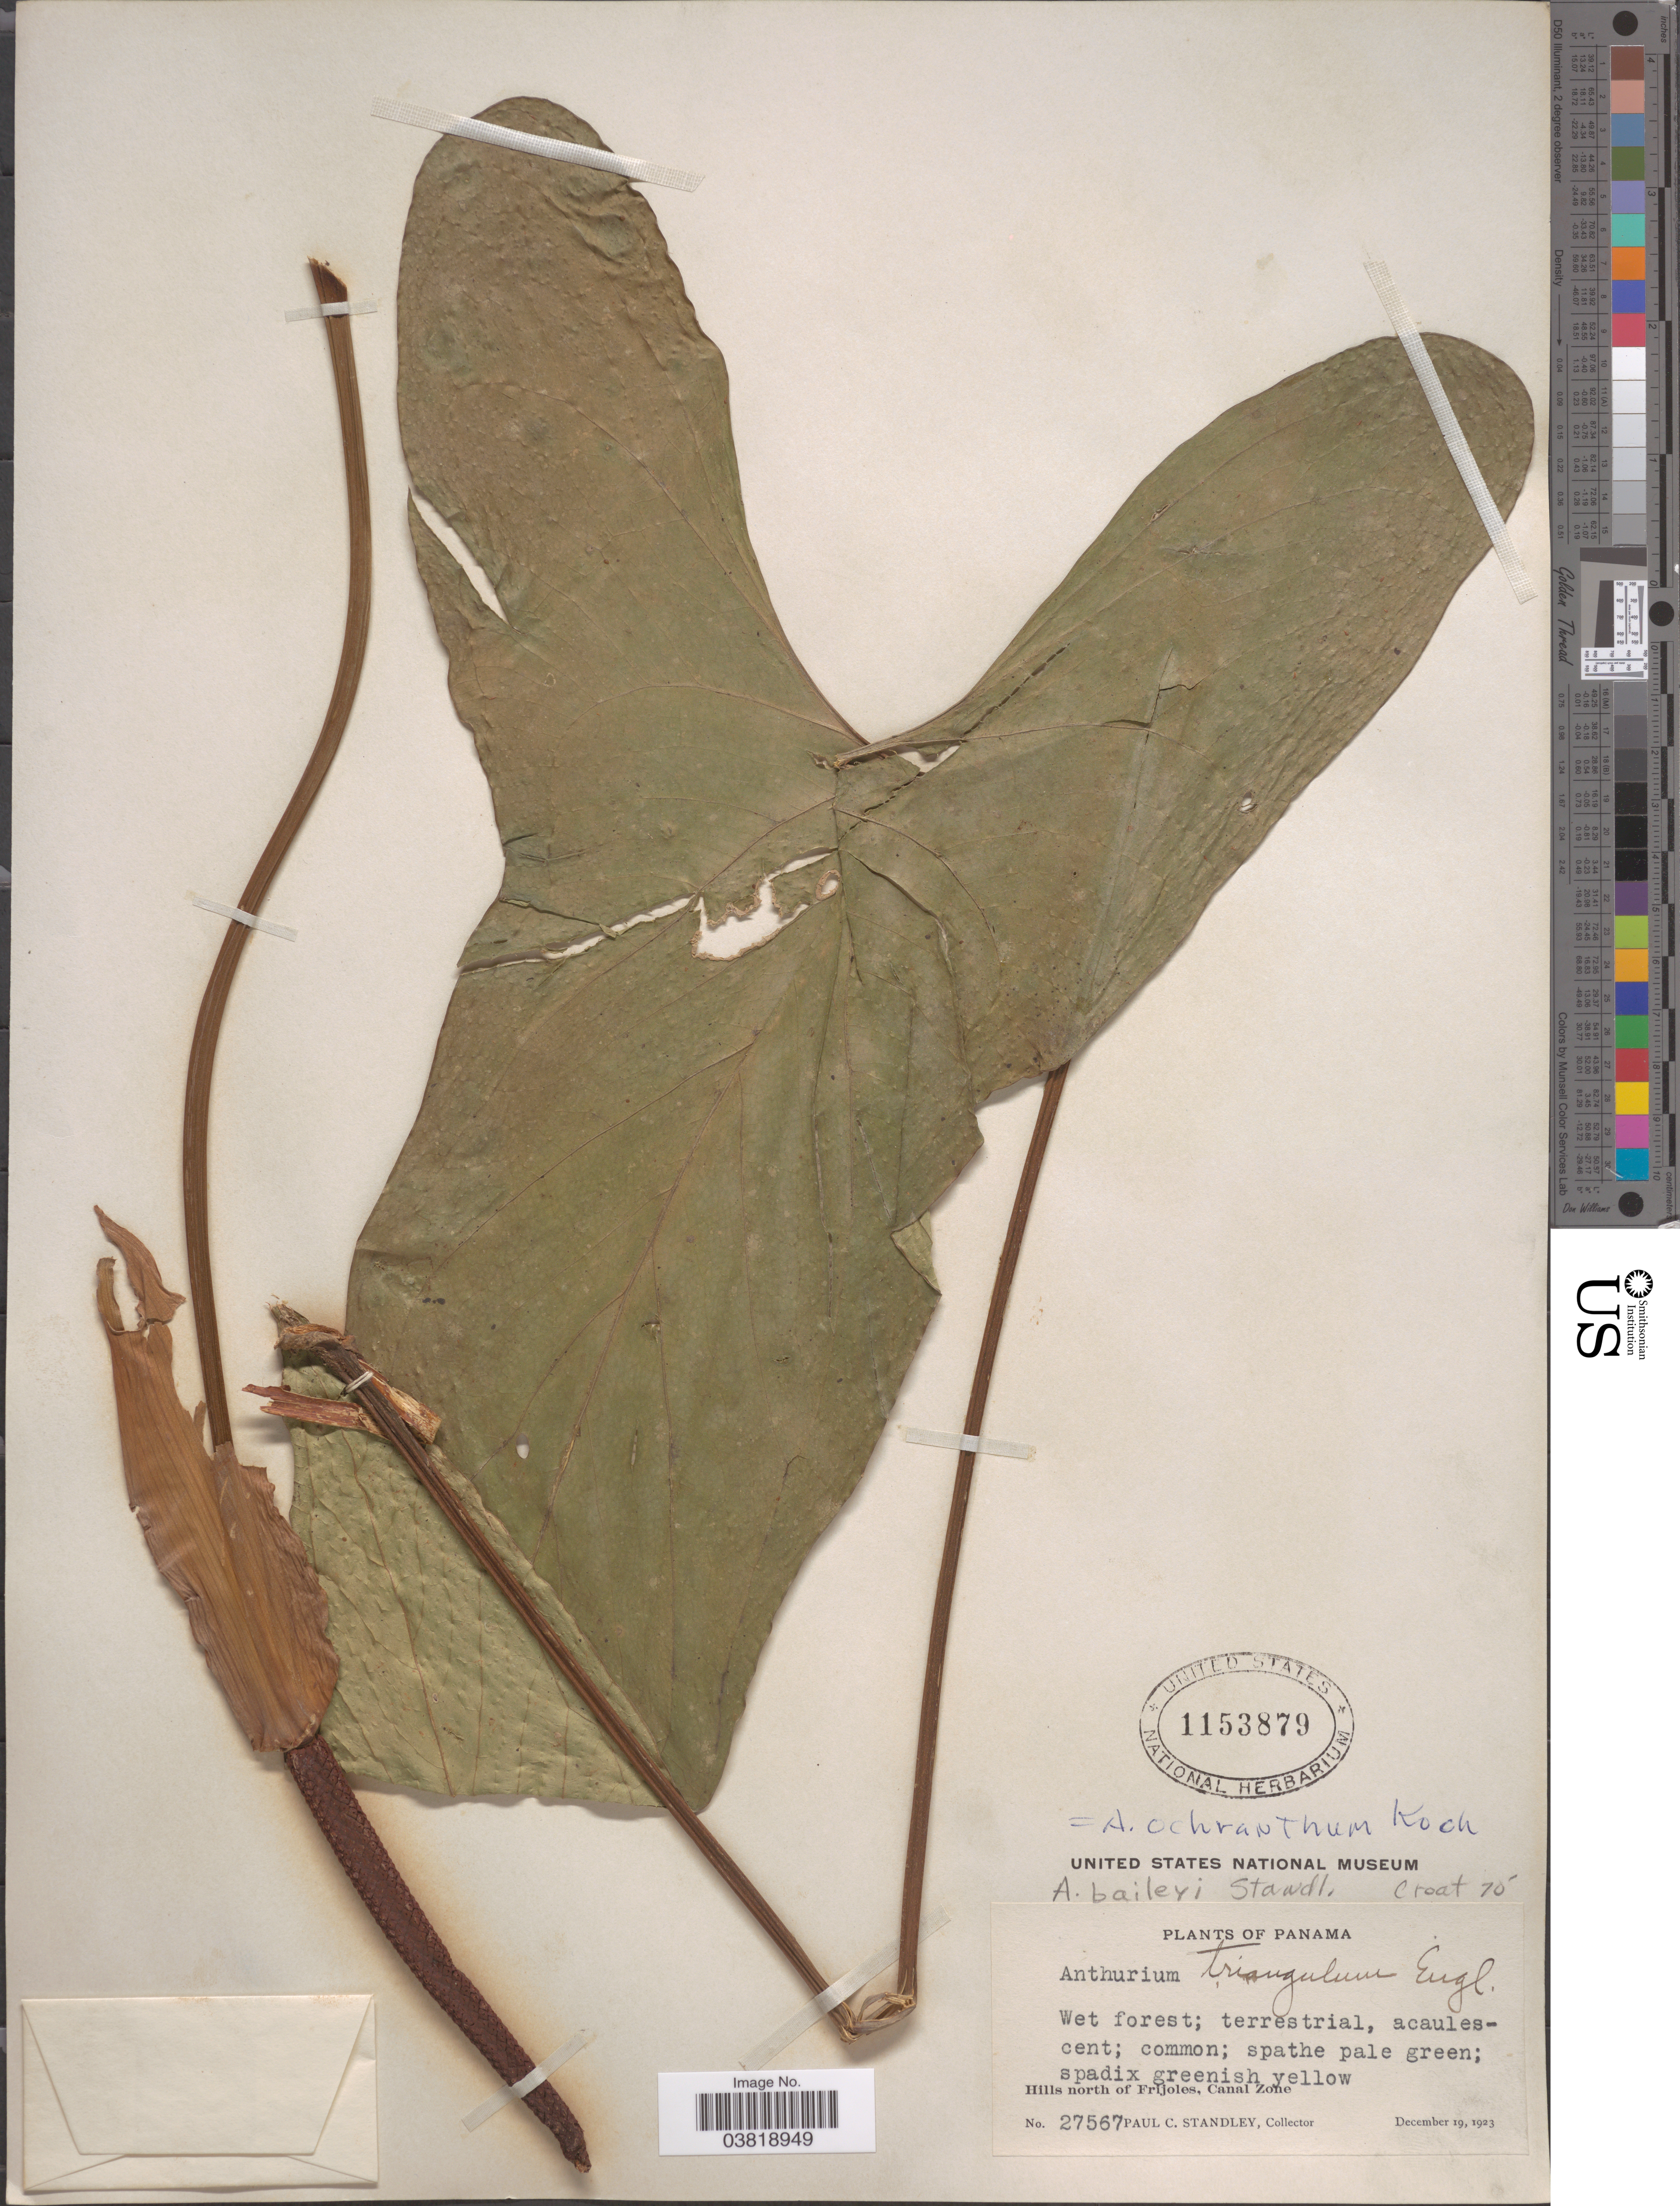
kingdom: Plantae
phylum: Tracheophyta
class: Liliopsida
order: Alismatales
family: Araceae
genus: Anthurium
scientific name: Anthurium ochranthum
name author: K. Koch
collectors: P. C. Standley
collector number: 27567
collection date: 1923-12-19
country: Panama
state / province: Colón / Panamá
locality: Hills north of Frijoles, Canal Zone.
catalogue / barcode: US 1153879